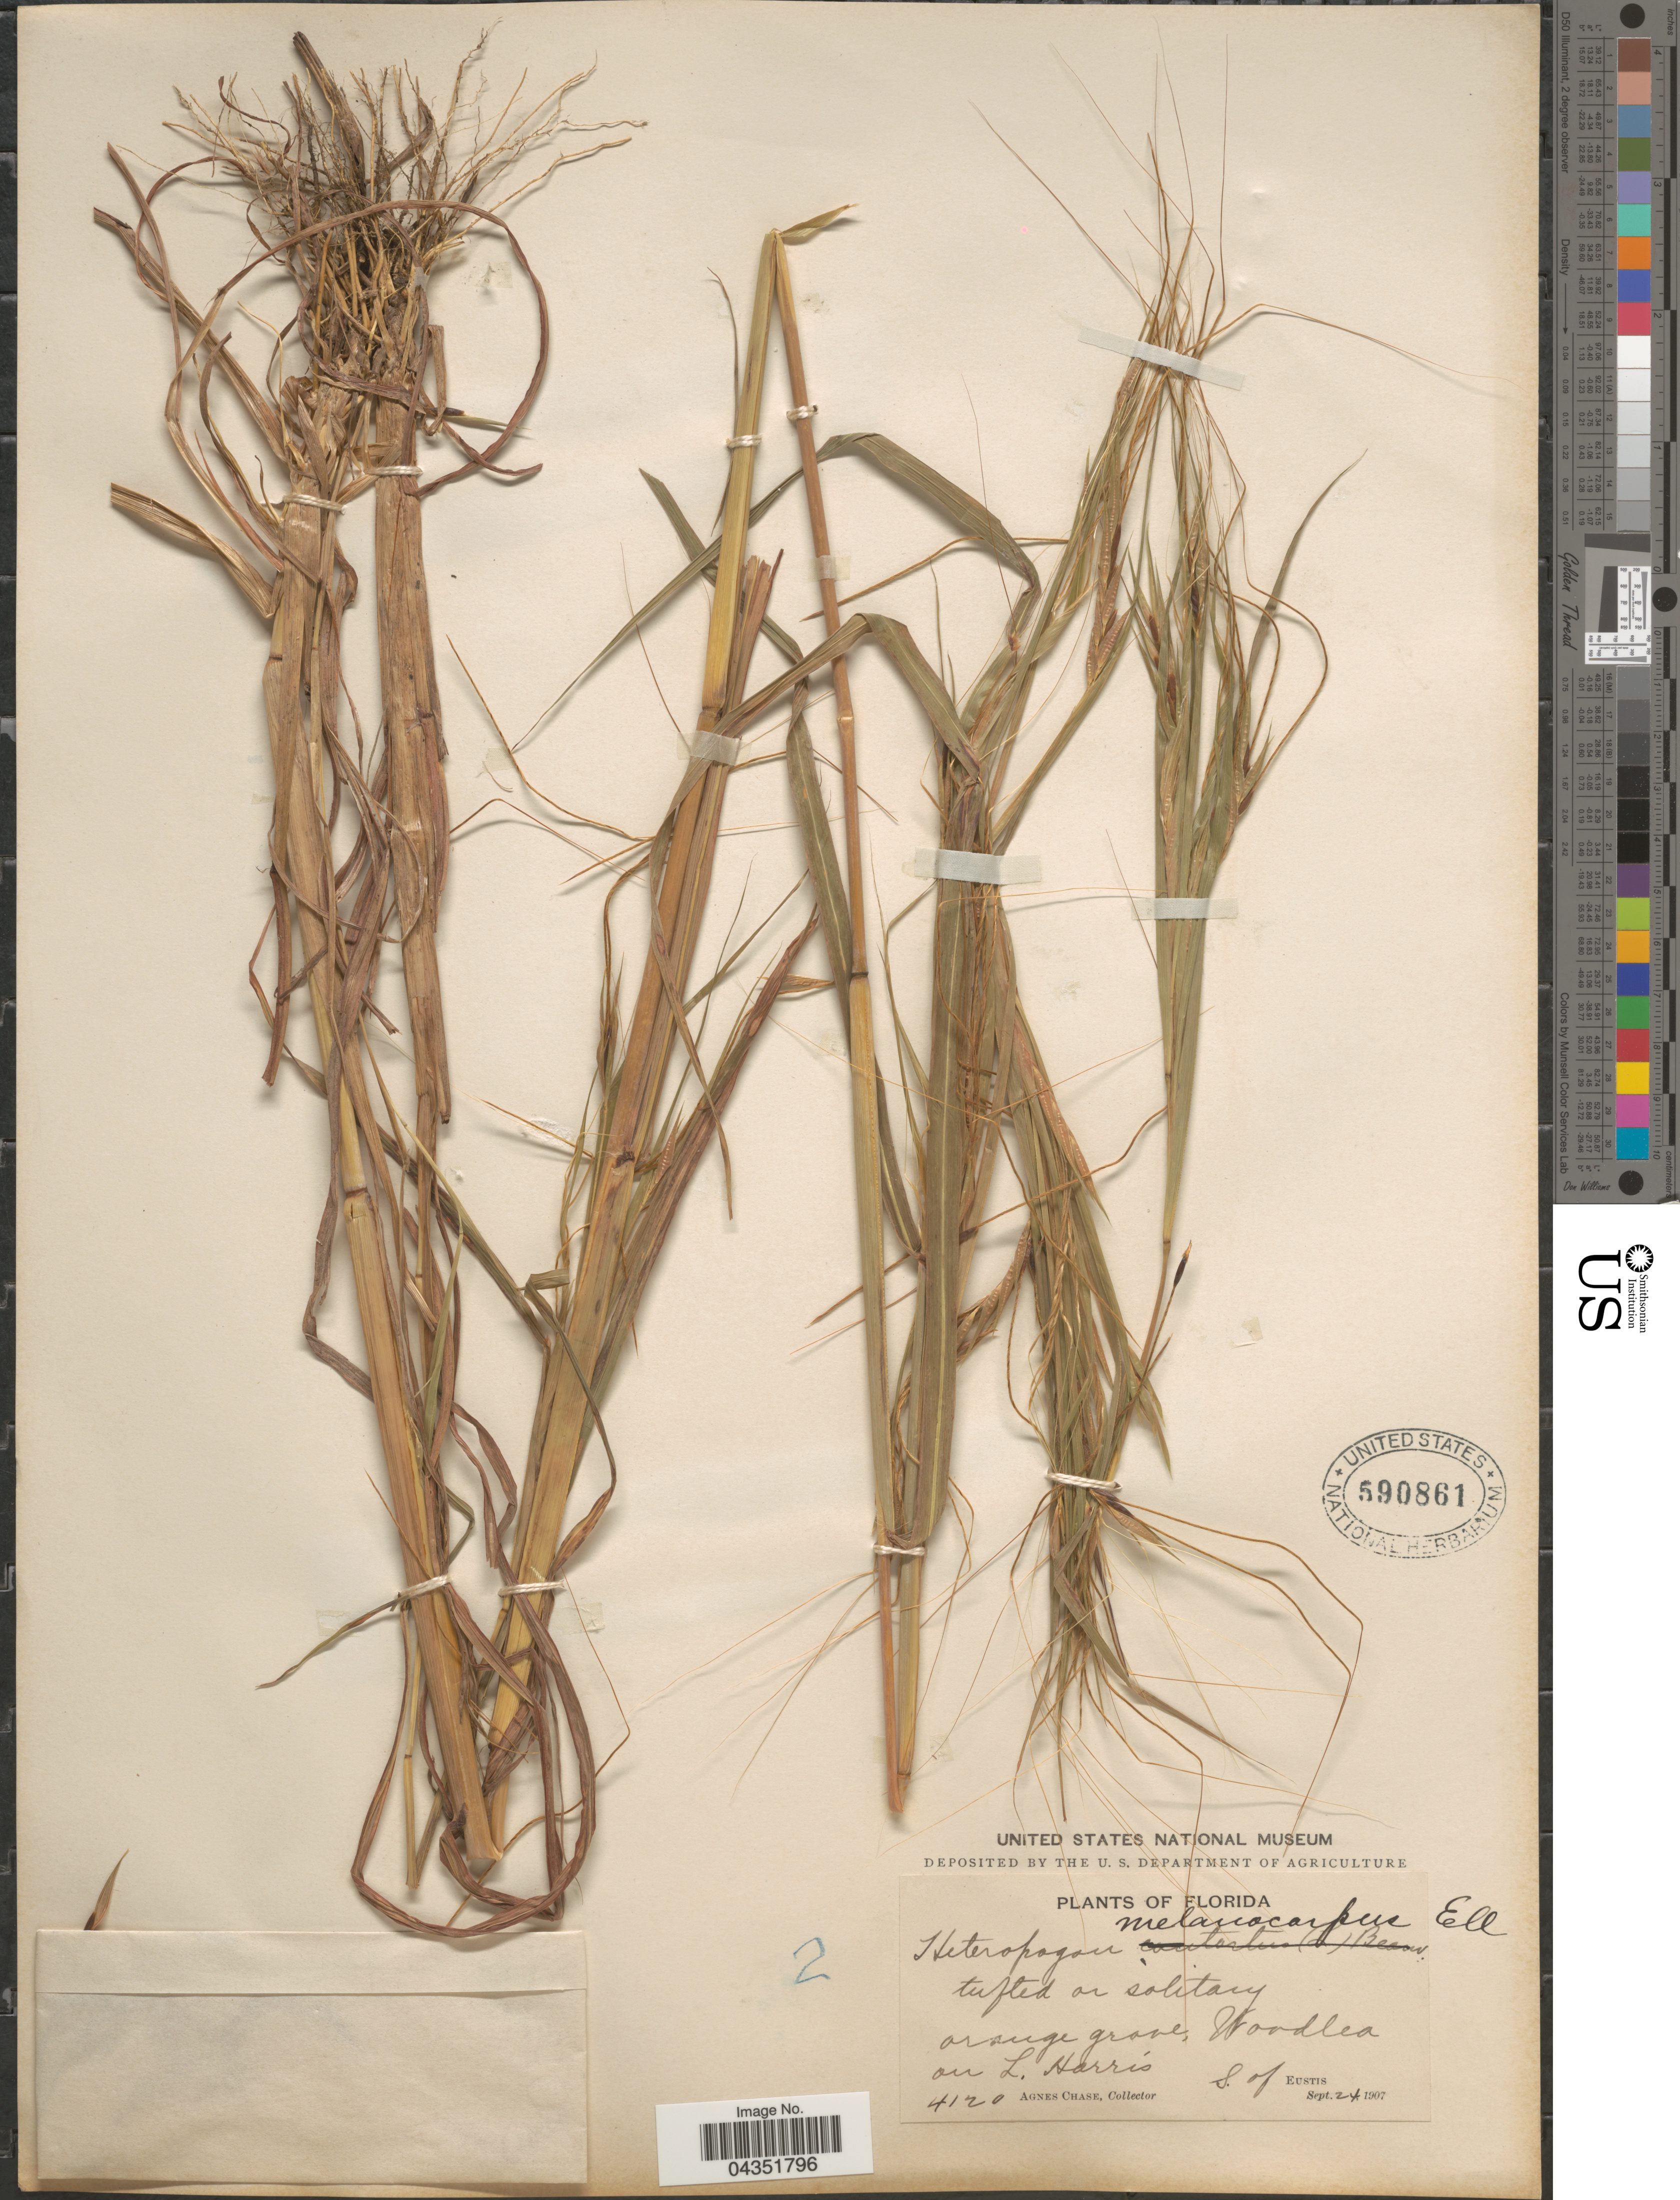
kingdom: Plantae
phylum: Tracheophyta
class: Liliopsida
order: Poales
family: Poaceae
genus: Heteropogon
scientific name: Heteropogon melanocarpus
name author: (Elliott) Benth.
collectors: A. Chase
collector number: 4120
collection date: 1907-09-24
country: United States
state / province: Florida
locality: Woodlea on L. Harris. S. of Eustis.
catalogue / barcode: US 590861